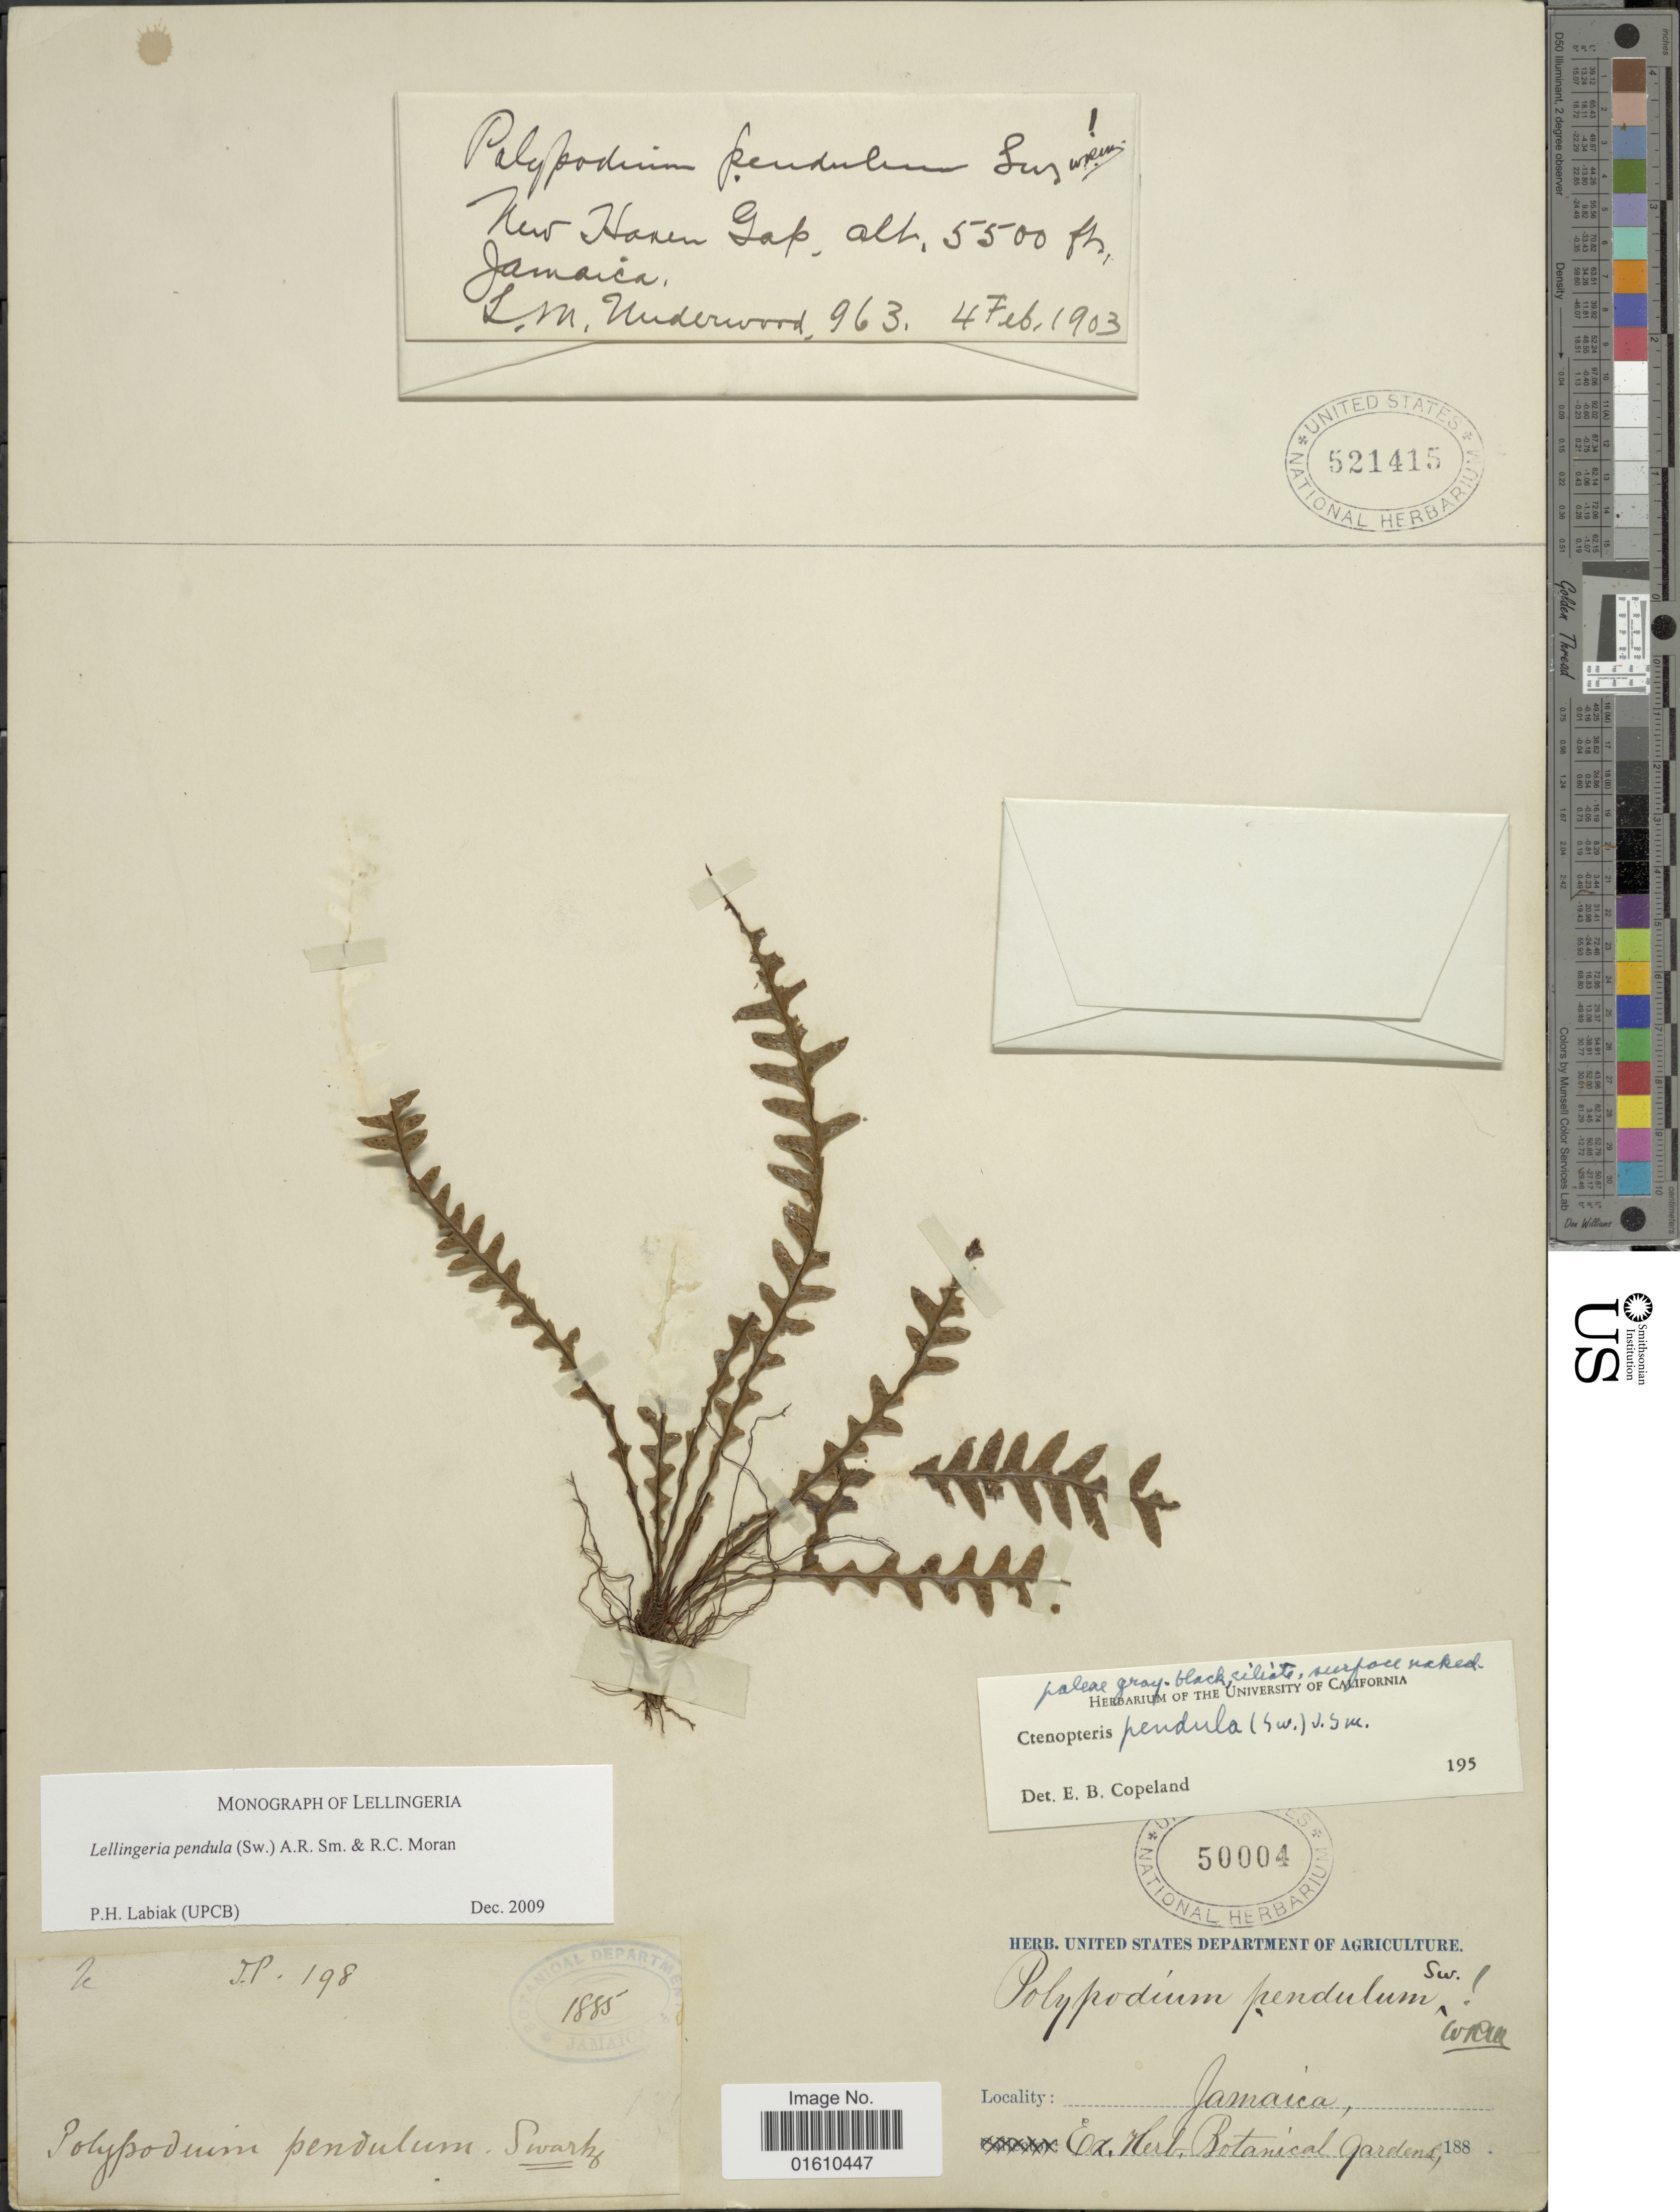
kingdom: Plantae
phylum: Tracheophyta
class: Polypodiopsida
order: Polypodiales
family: Polypodiaceae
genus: Lellingeria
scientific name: Lellingeria pendula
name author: (Sw.) A.R. Sm. & R.C. Moran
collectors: ex herb. Bot. Gard.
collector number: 98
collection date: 1885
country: Jamaica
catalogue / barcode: US 50004